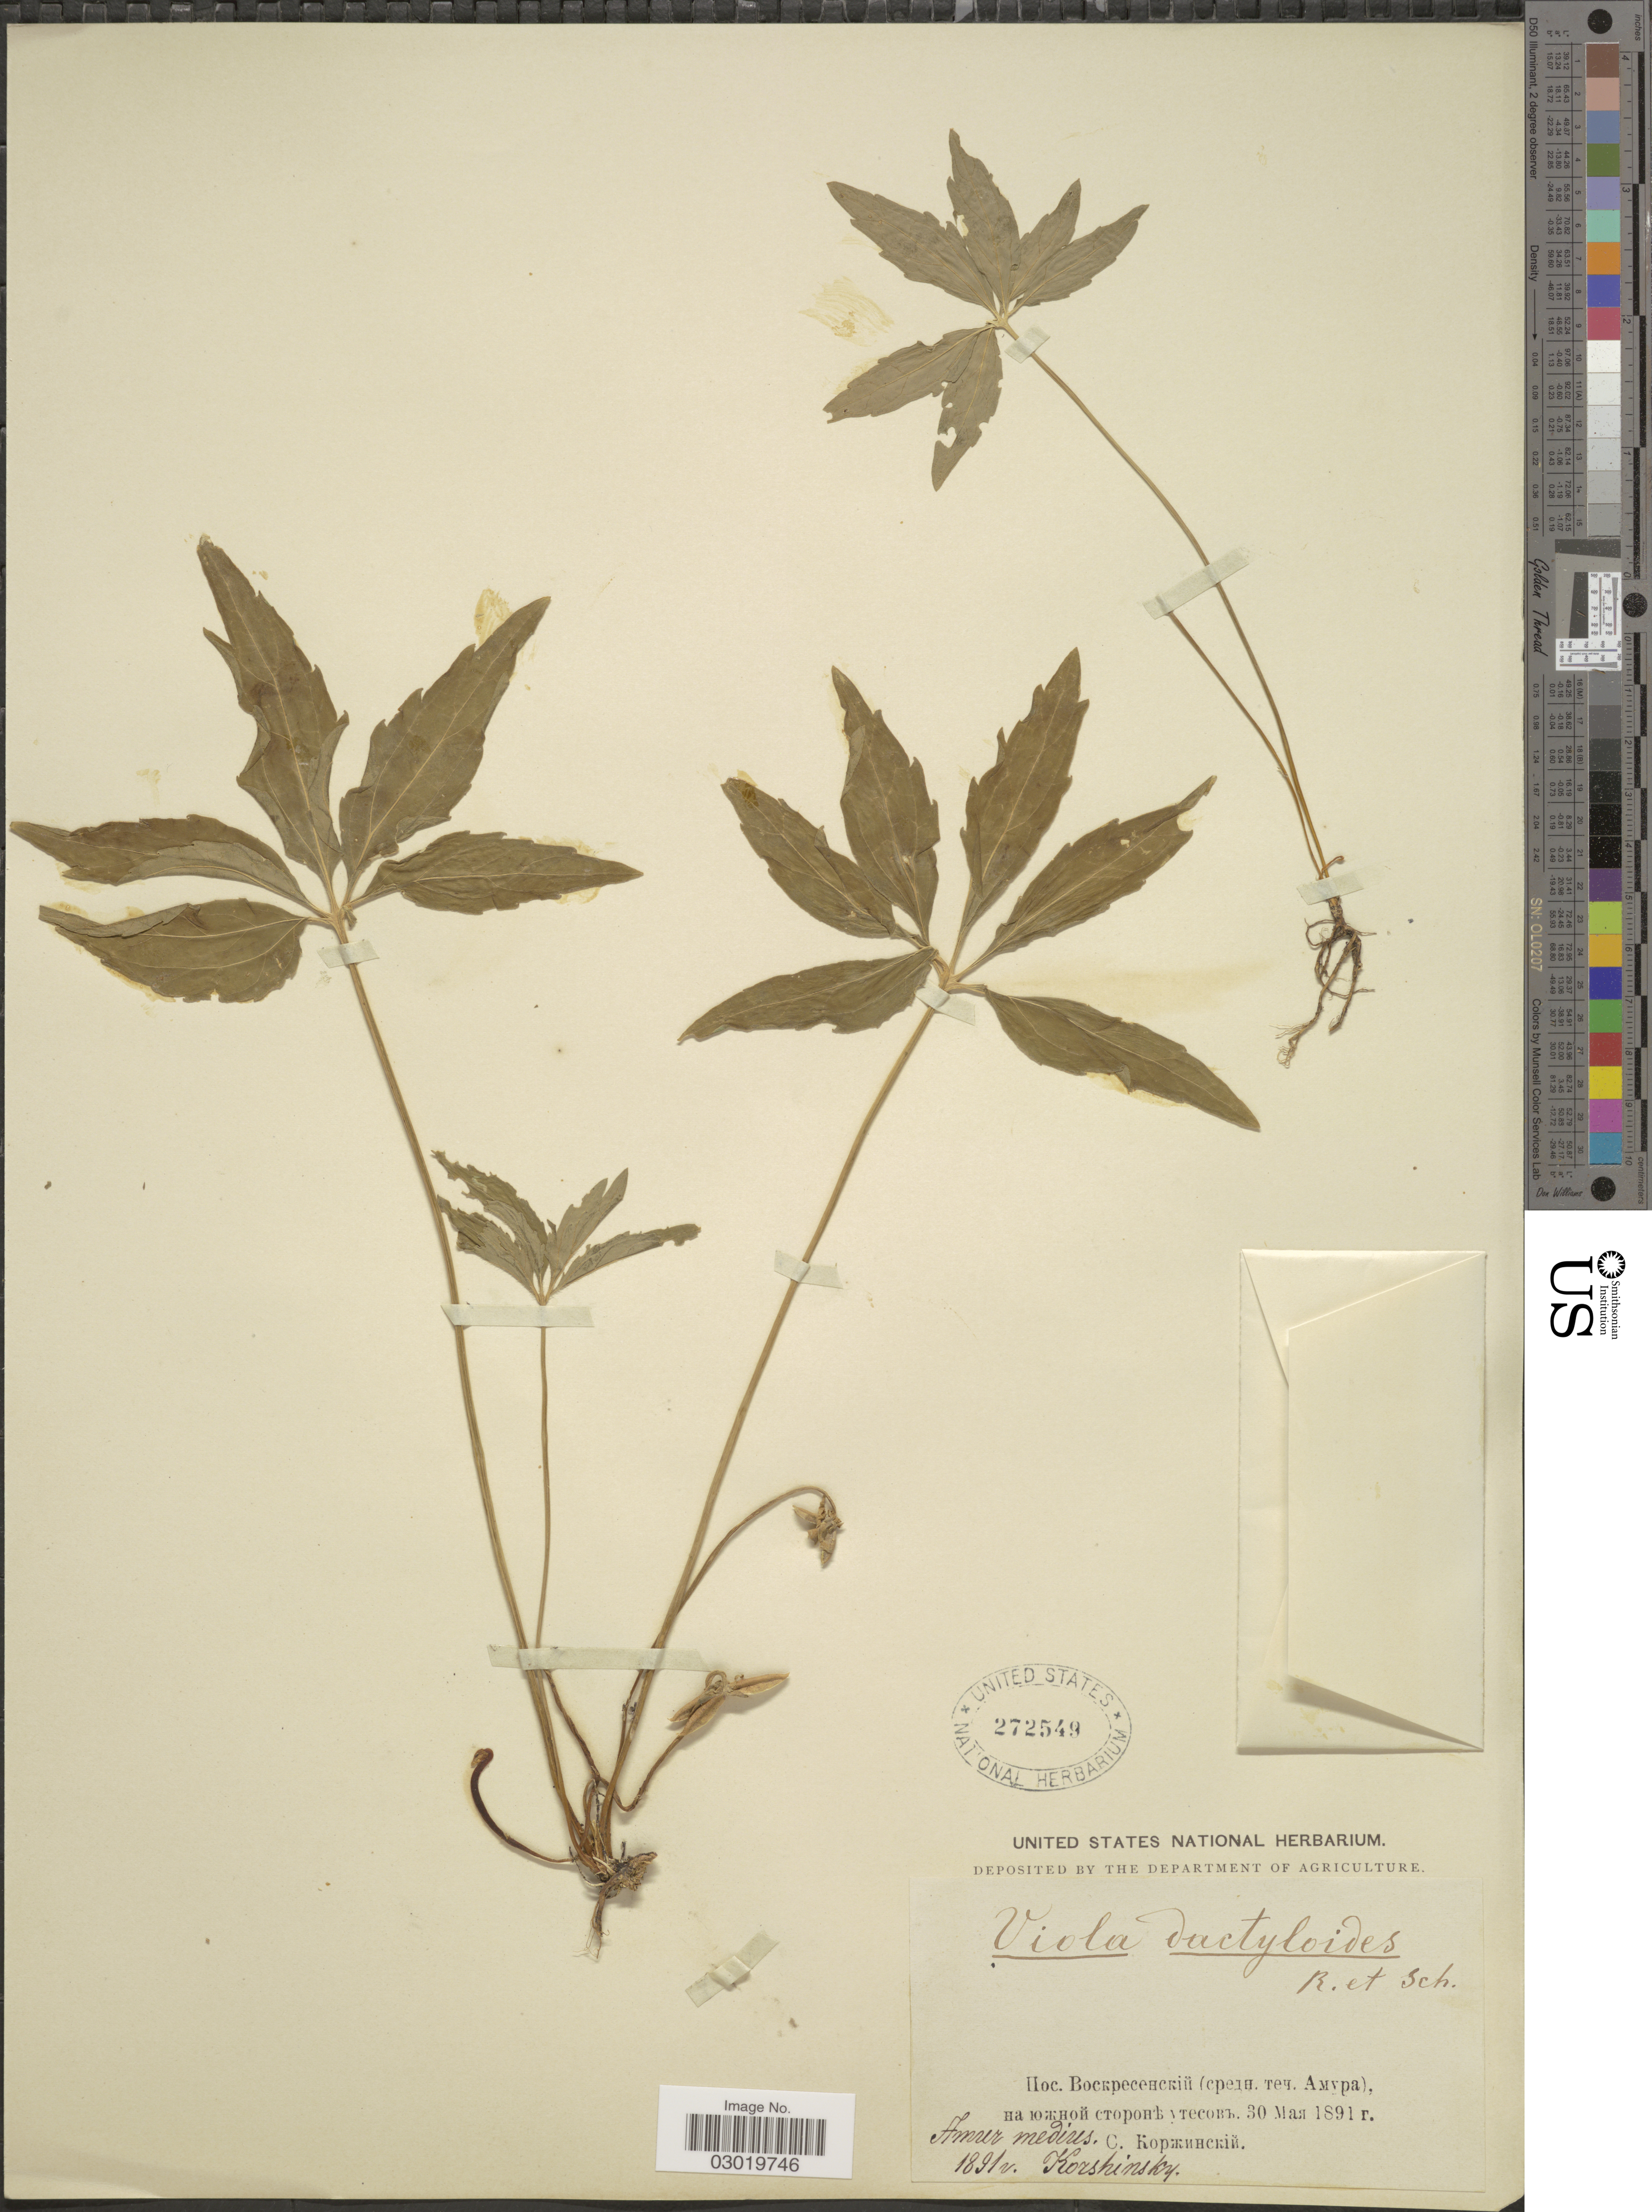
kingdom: Plantae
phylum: Tracheophyta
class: Magnoliopsida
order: Malpighiales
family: Violaceae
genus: Viola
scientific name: Viola dactyloides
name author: Schult.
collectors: Korshinsky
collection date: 1891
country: Russian Federation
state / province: Amur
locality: Amur medires.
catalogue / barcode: US 272549